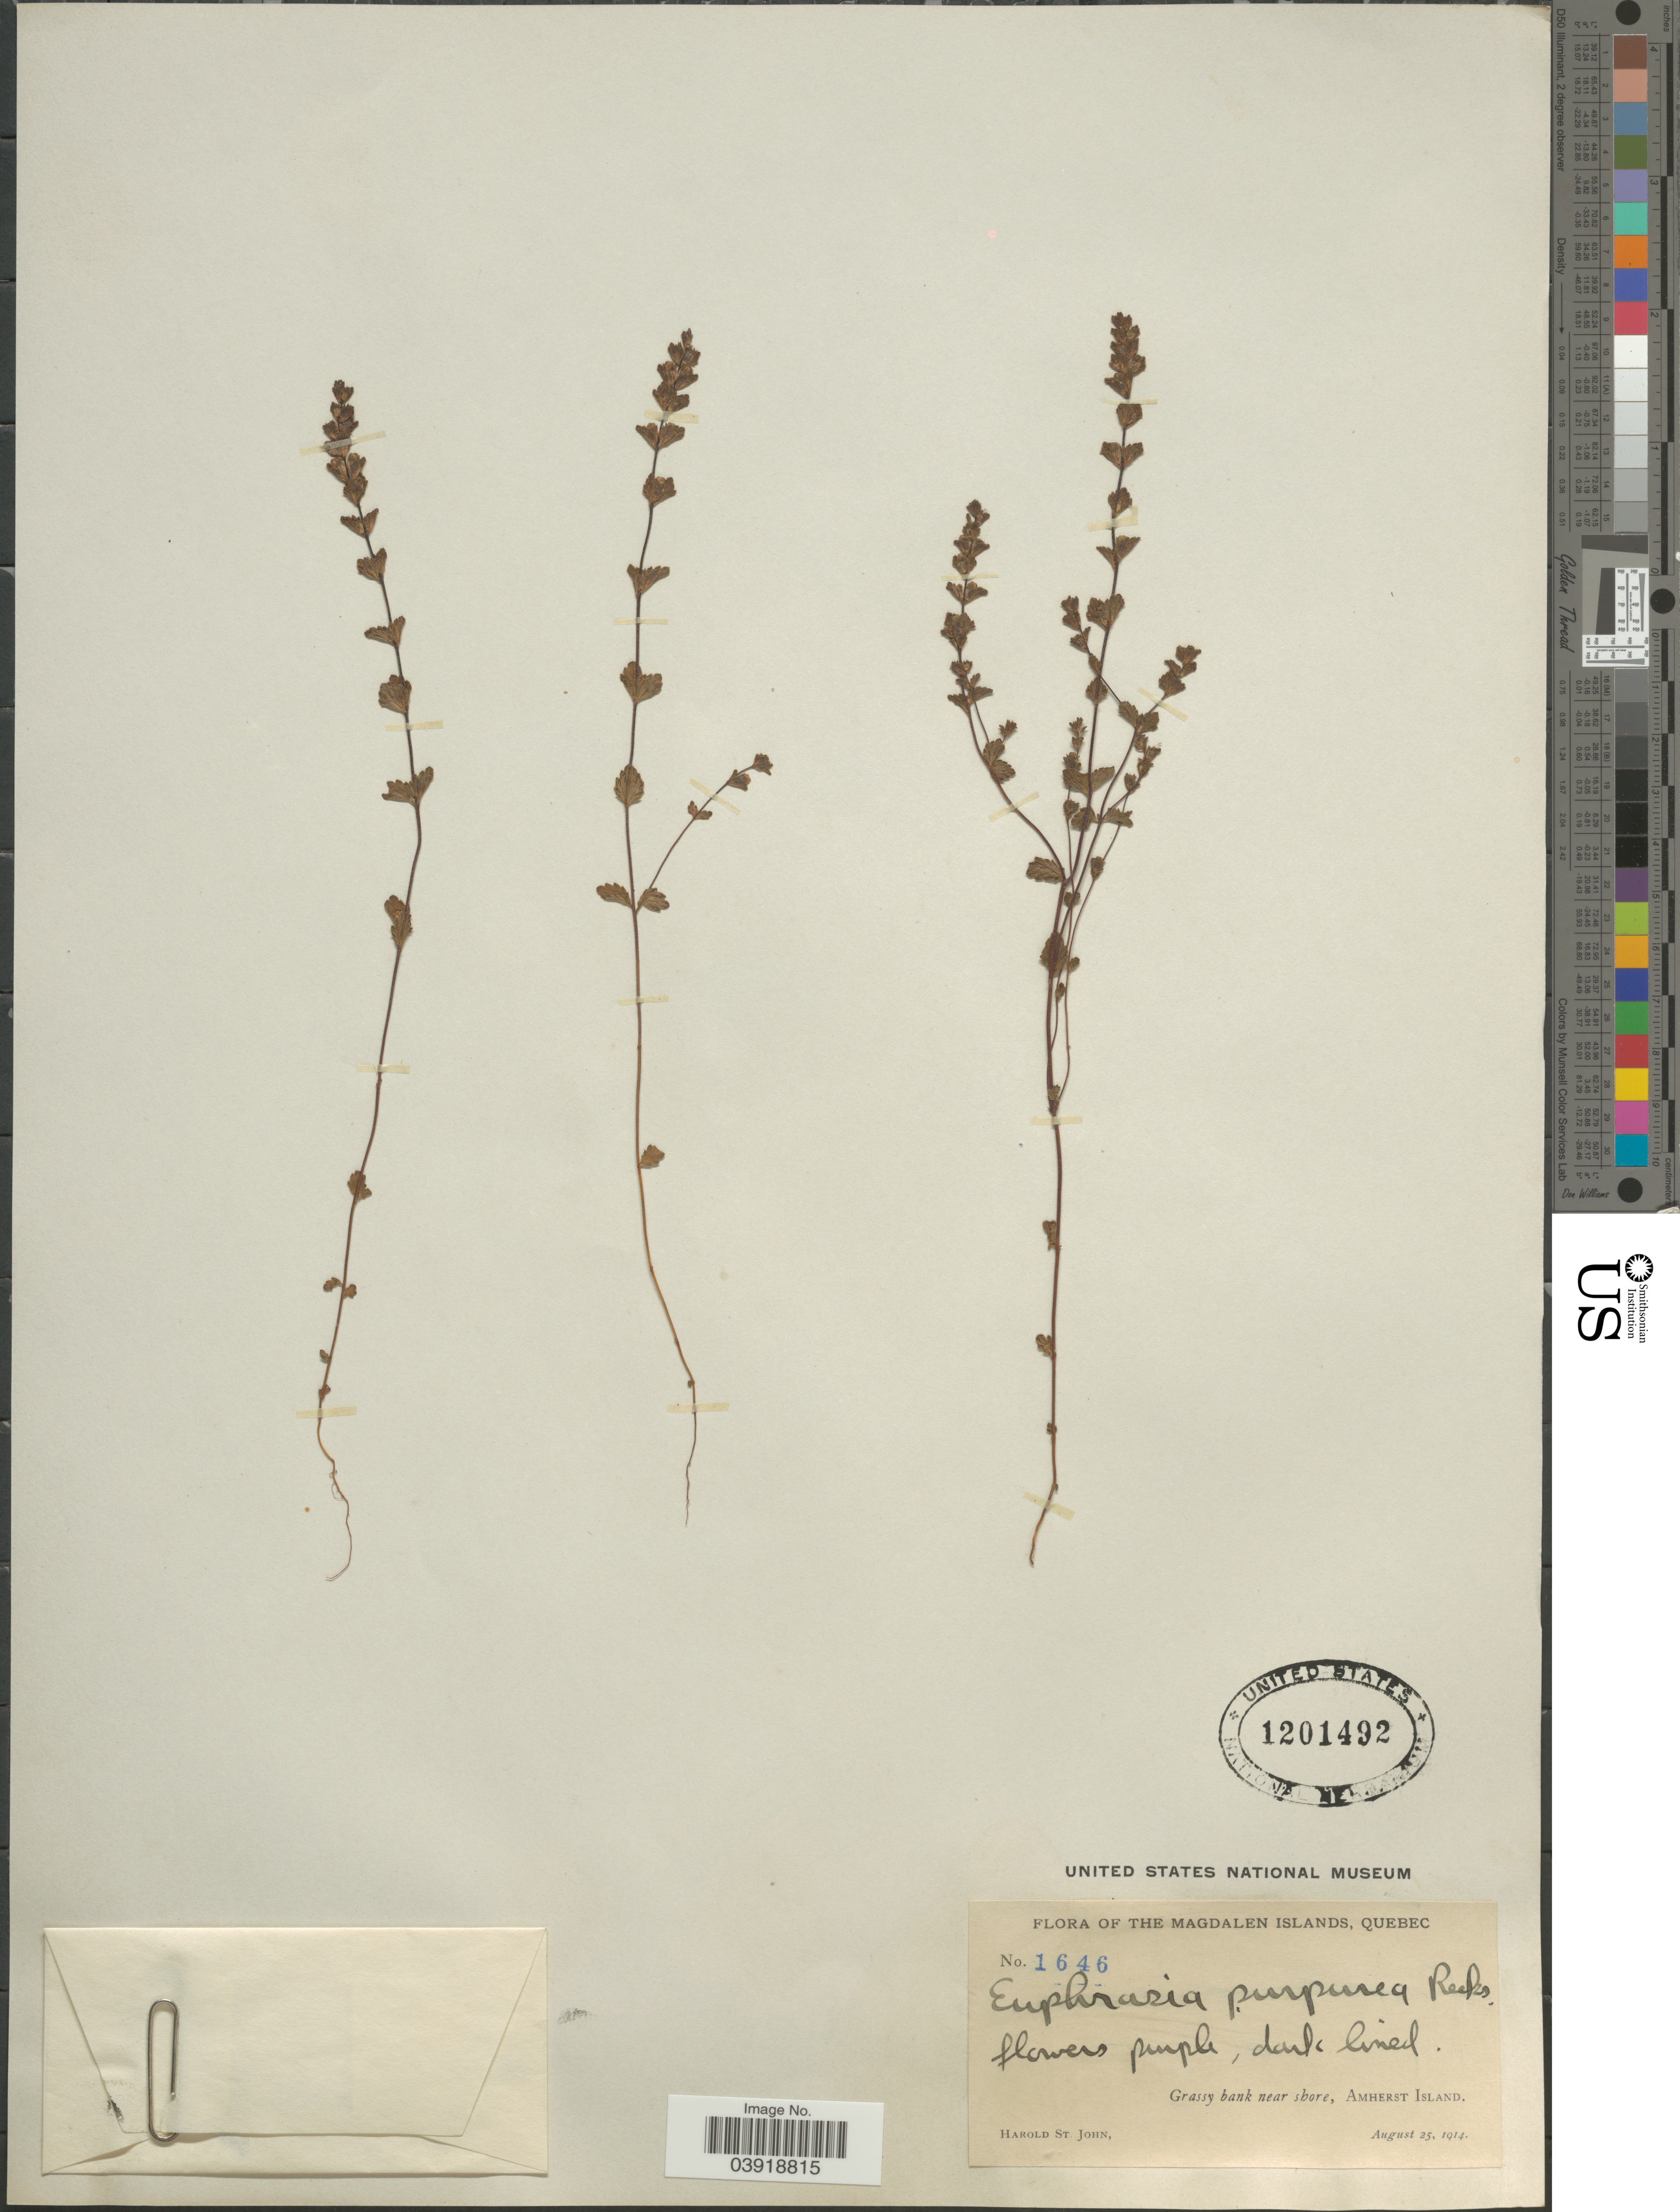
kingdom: Plantae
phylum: Tracheophyta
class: Magnoliopsida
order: Lamiales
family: Orobanchaceae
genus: Euphrasia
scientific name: Euphrasia purpurea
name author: Reeks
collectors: H. St. John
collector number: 1646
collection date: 1914-08-25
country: Canada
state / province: Quebec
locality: Magdalen Islands. Grassy bank near shore, Amherst Island.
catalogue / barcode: US 1201492